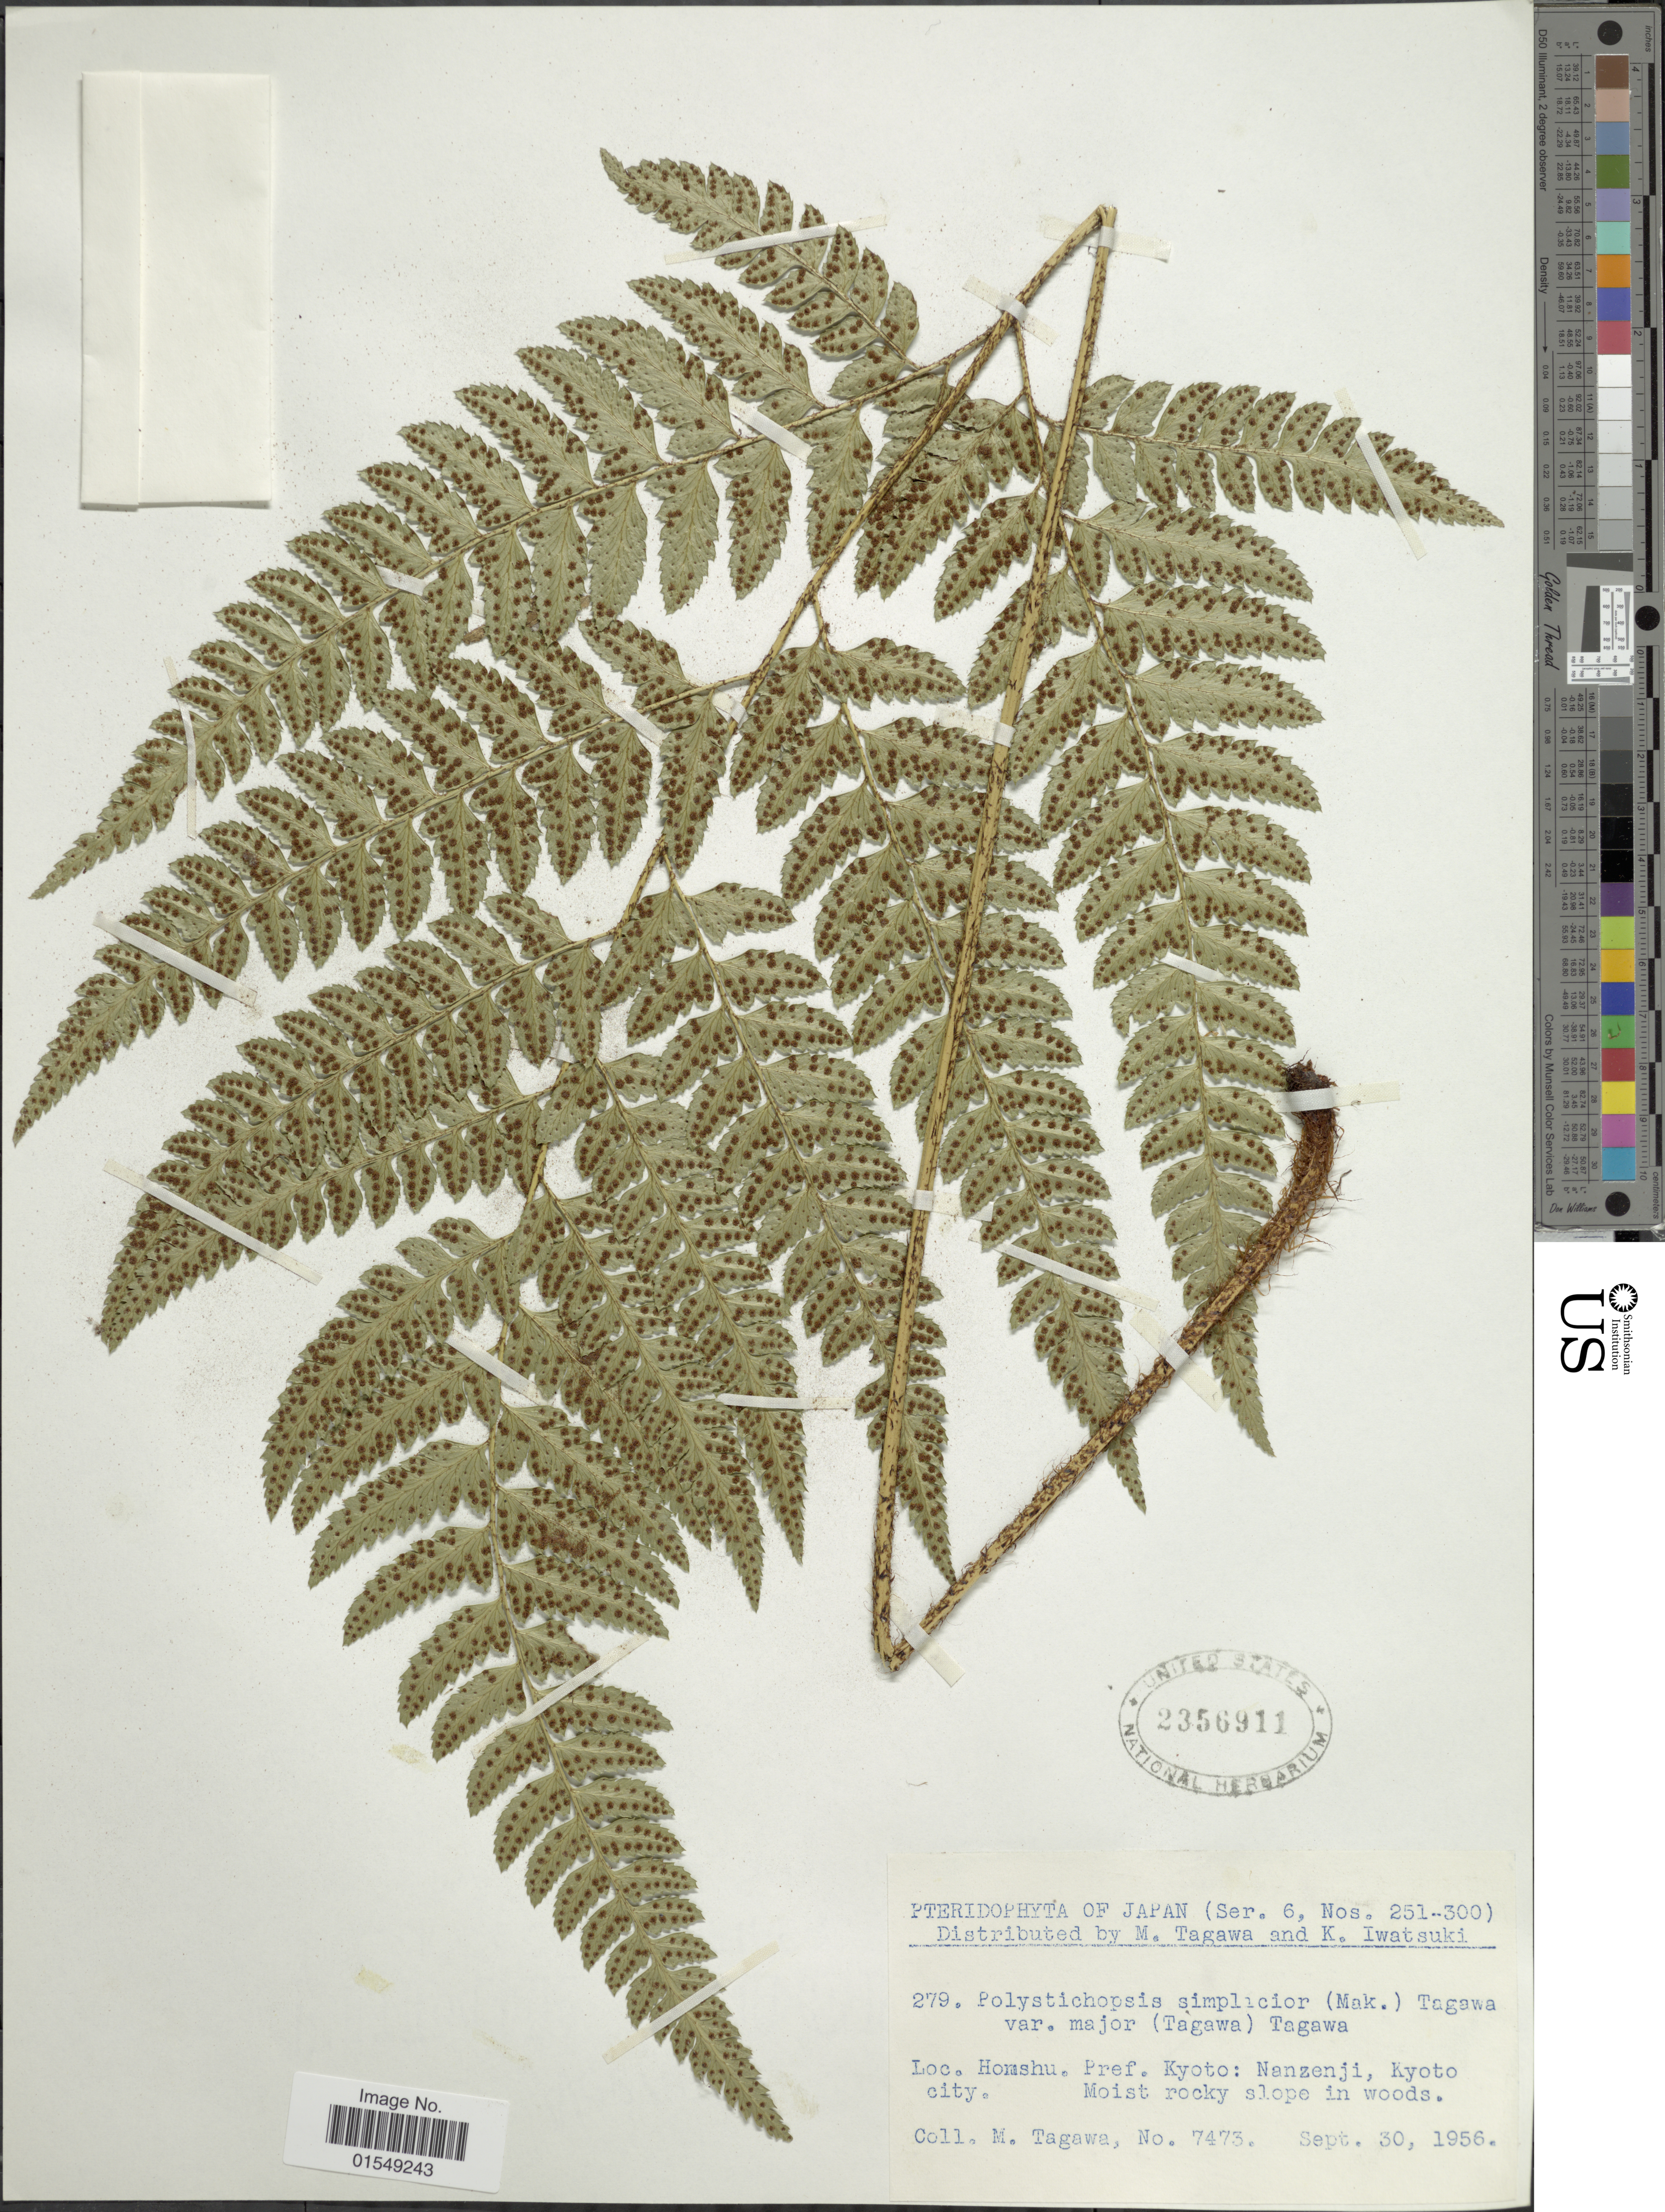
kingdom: Plantae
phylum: Tracheophyta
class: Polypodiopsida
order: Polypodiales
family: Dryopteridaceae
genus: Arachniodes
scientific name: Arachniodes simplicior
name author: (Makino) Ohwi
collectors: M. Tagawa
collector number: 7473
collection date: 1956-09-30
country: Japan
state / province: Kyoto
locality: Honshu. Pref. Kyoto: Nanzenji, Kyoto city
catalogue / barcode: US 2356911